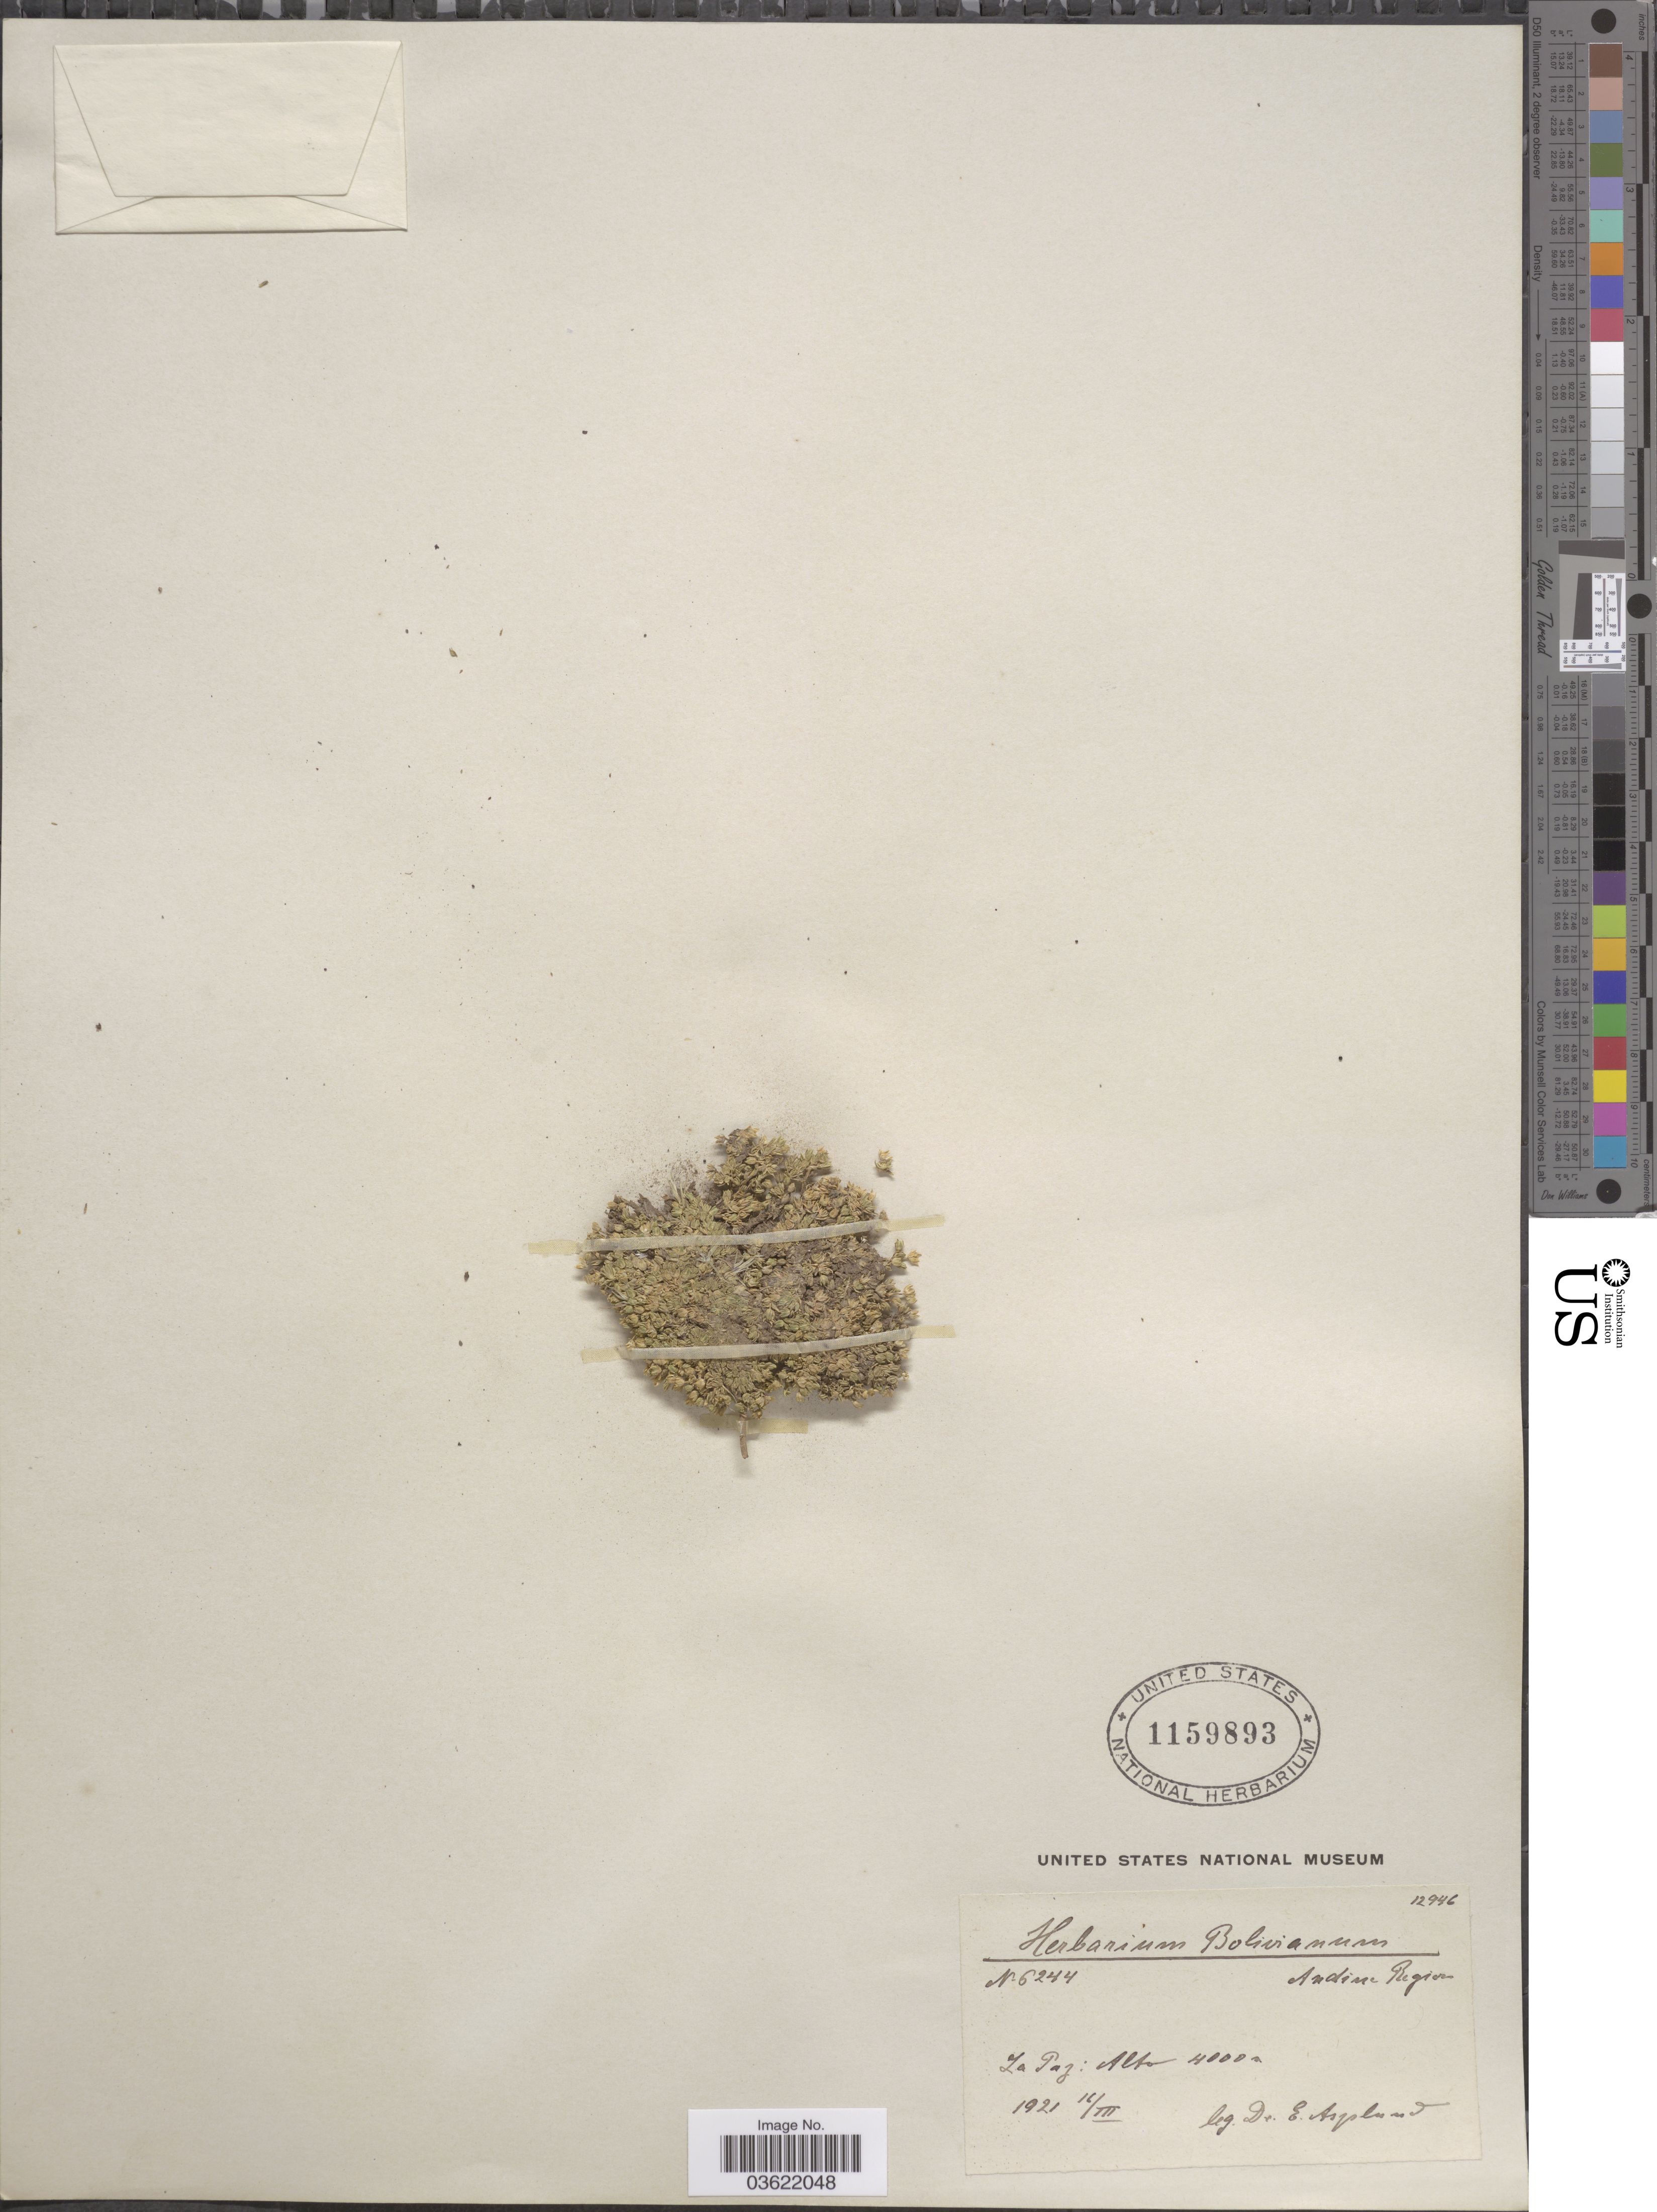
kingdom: Plantae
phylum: Tracheophyta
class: Magnoliopsida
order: Caryophyllales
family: Caryophyllaceae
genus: Arenaria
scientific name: Arenaria sp.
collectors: E. Asplund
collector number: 6244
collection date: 1921-03-16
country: Bolivia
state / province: La Paz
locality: Andine Region. Alto.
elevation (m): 4000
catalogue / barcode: US 1159893